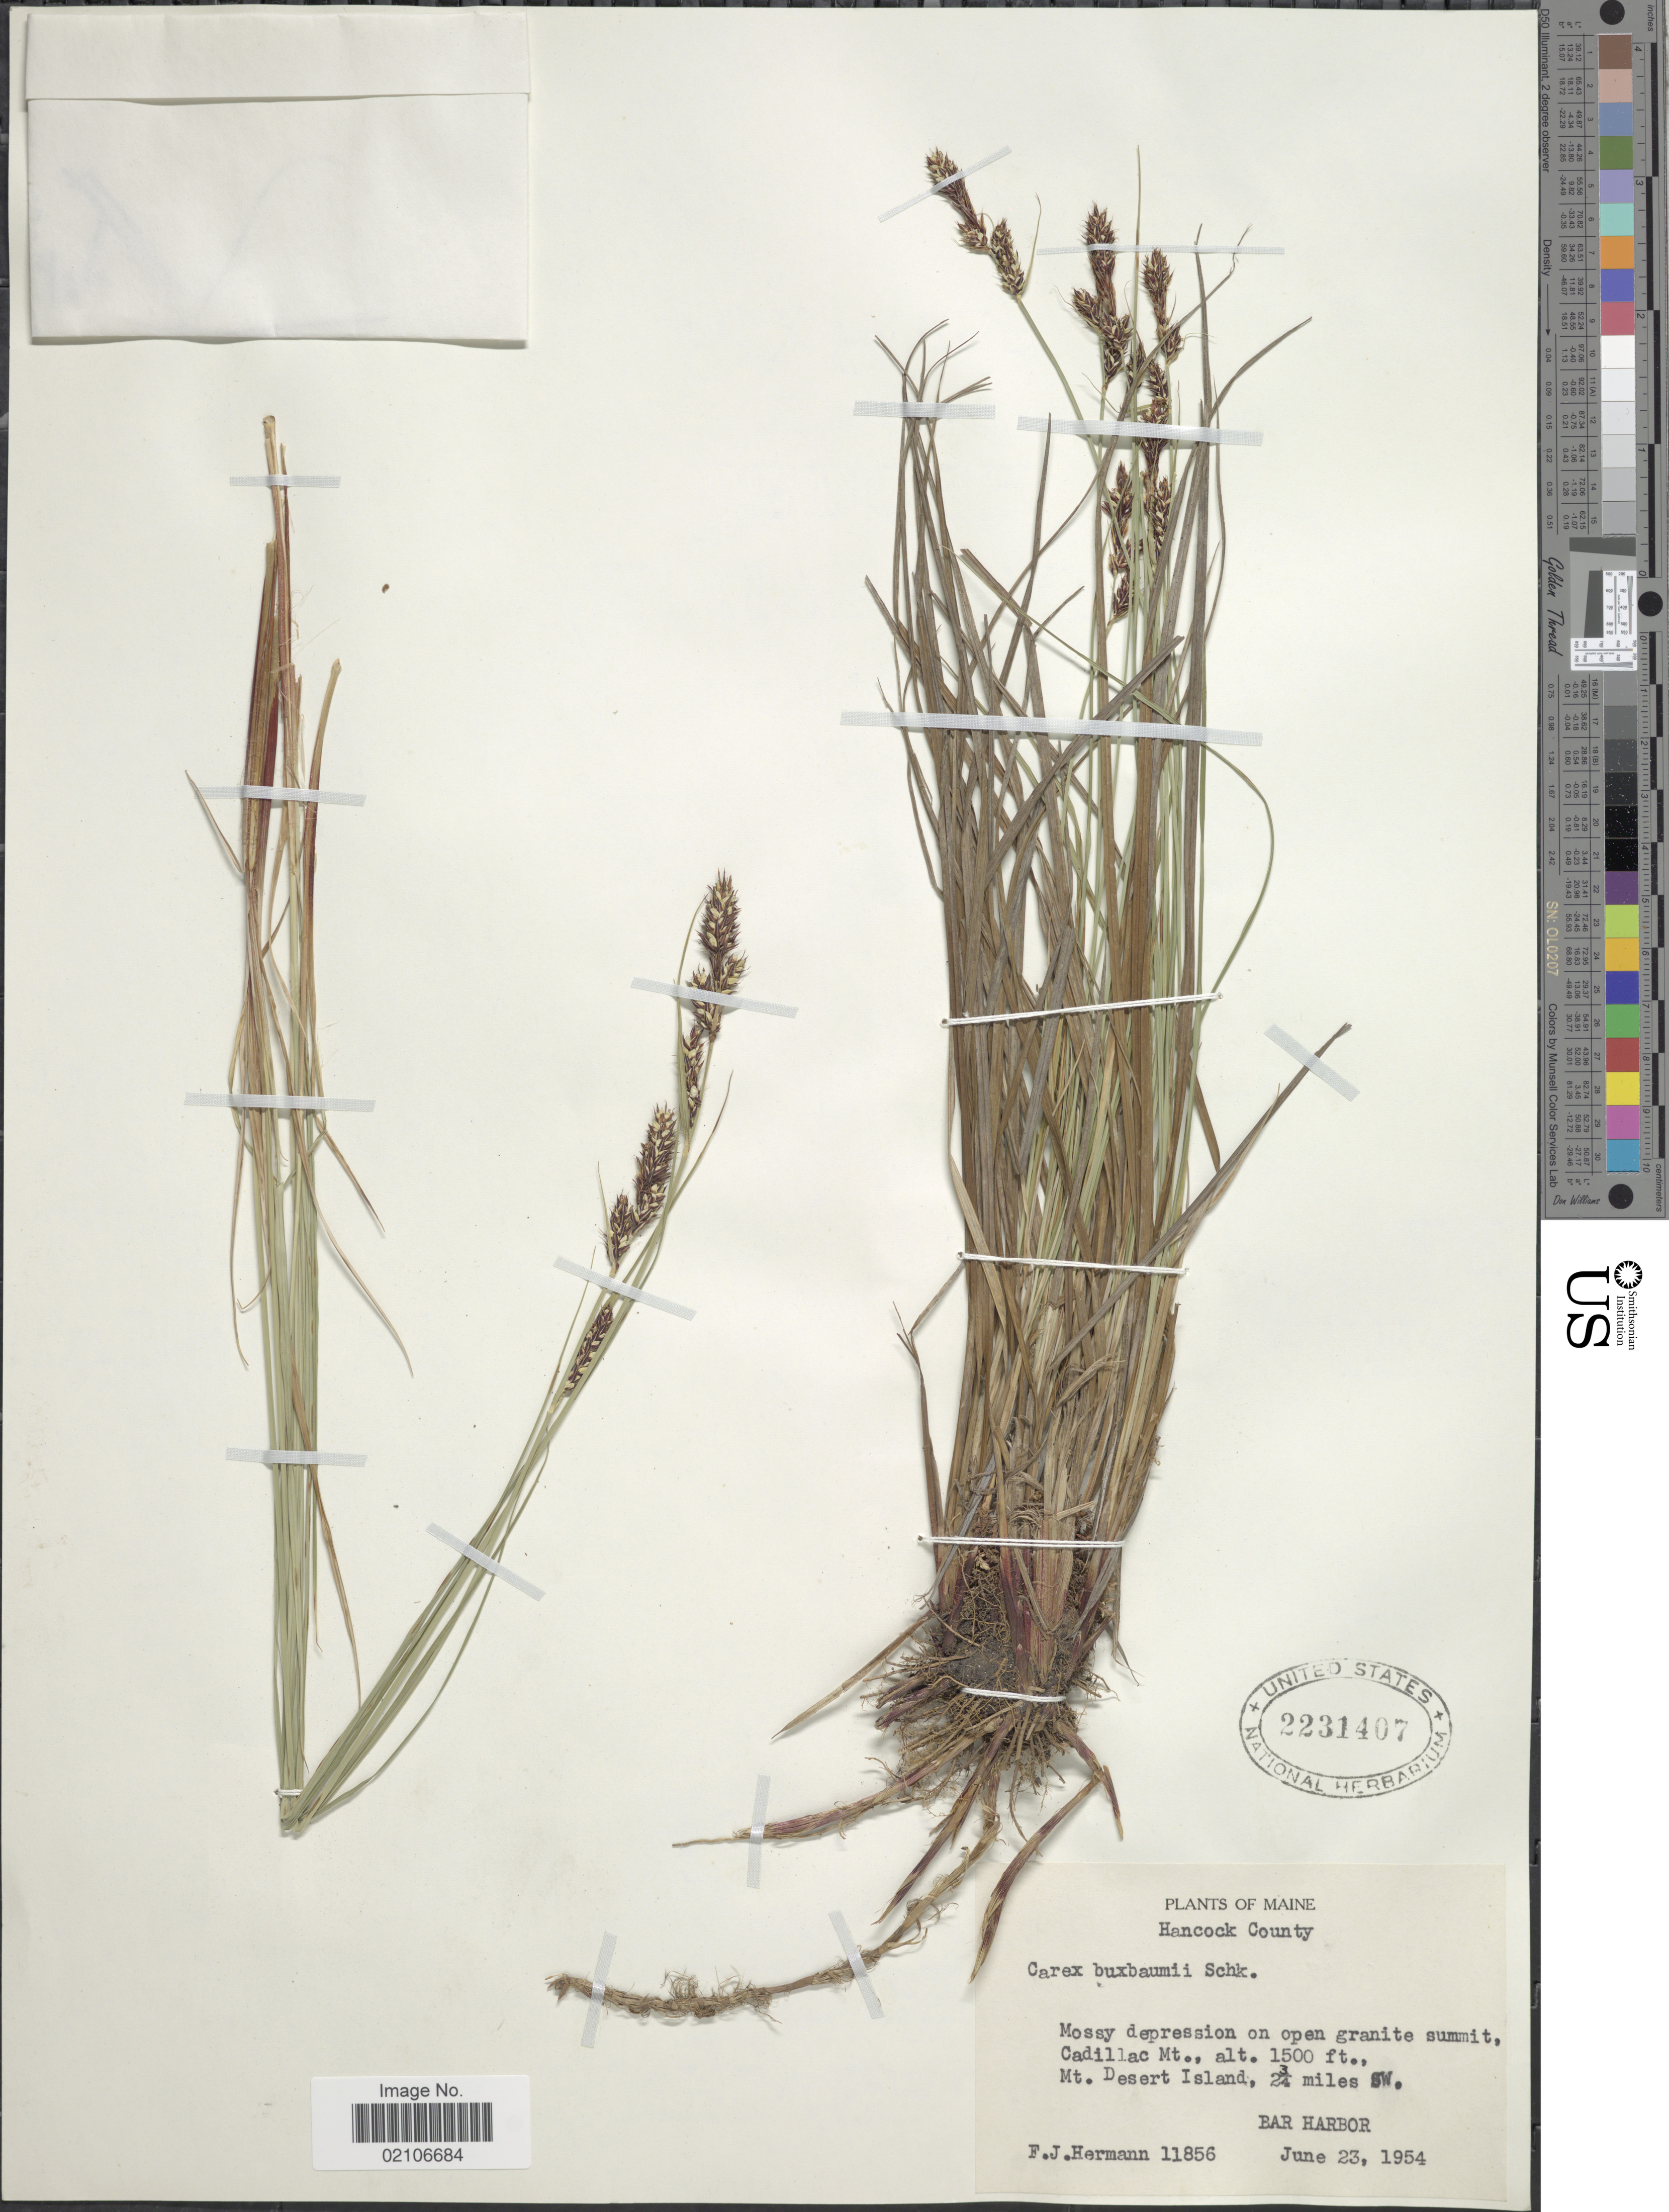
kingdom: Plantae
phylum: Tracheophyta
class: Liliopsida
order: Poales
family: Cyperaceae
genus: Carex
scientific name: Carex buxbaumii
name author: Wahlenb.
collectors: F. J. Hermann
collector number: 11856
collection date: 1954-06-23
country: United States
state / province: Maine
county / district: Hancock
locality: Mossy depression on open granite summit, Cadillac Mt., Mt Desert Island, 23/4 miles SW. Bar Harbor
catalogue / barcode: US 2231407